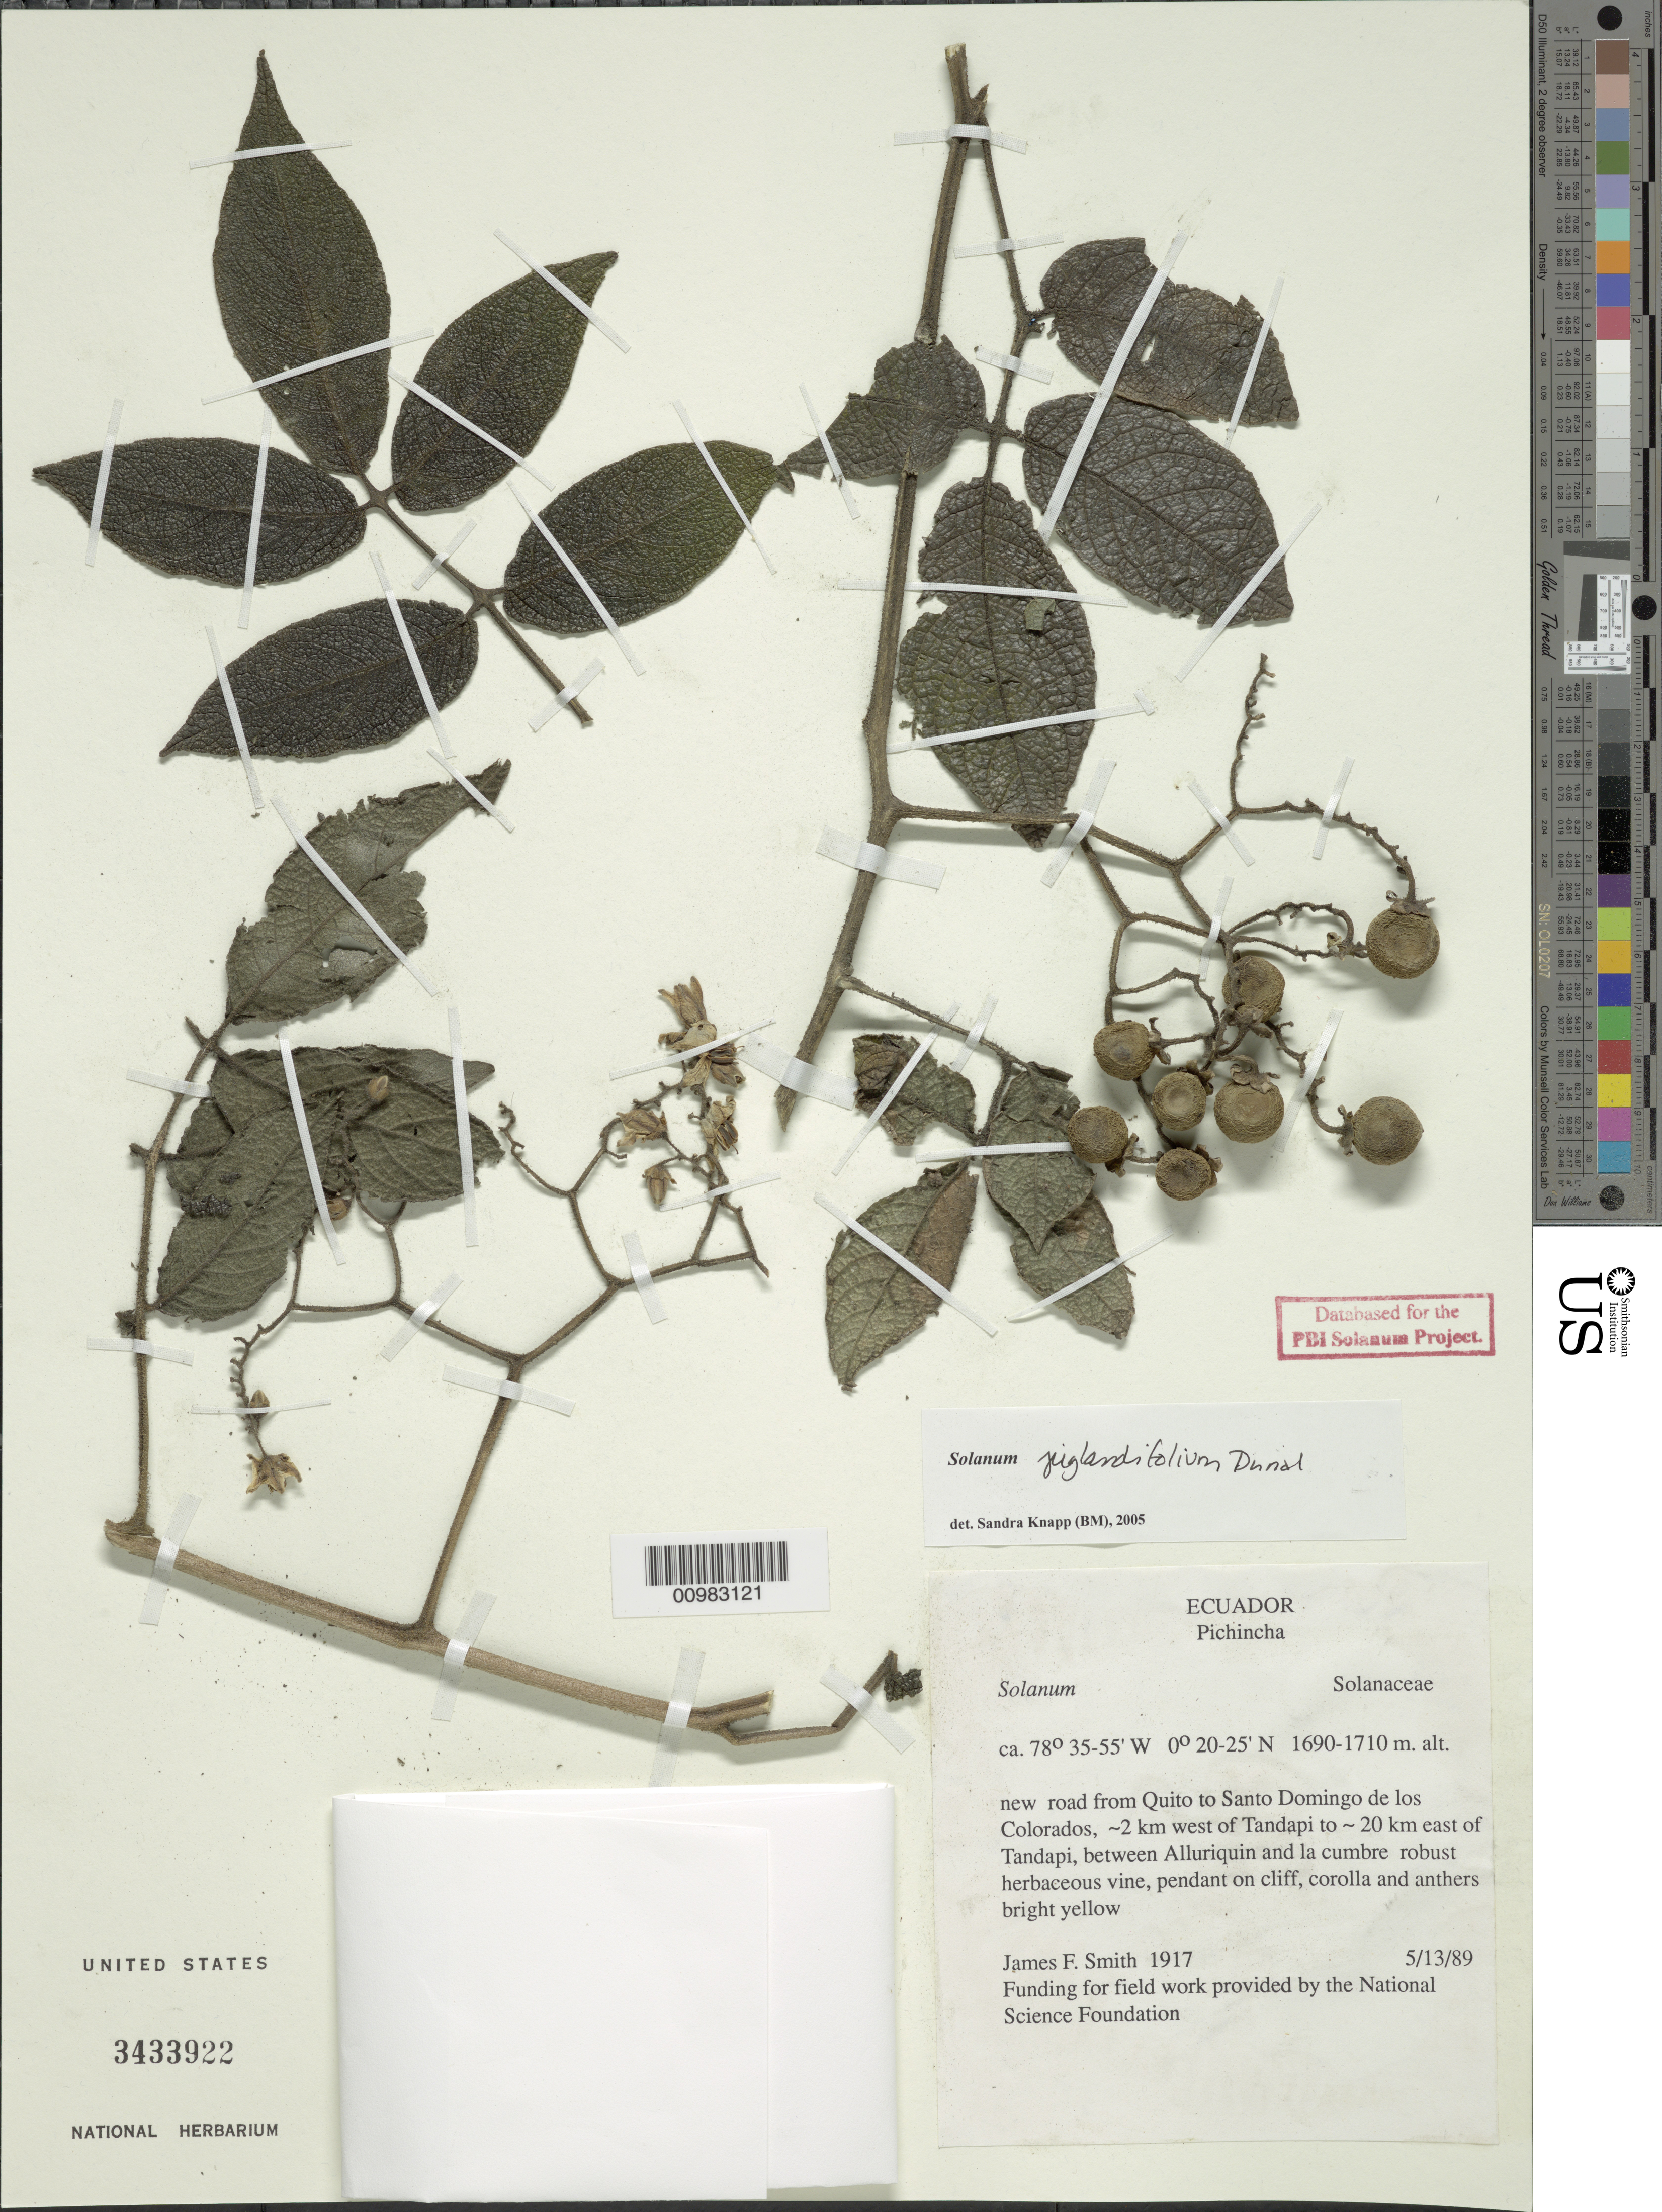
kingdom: Plantae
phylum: Tracheophyta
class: Magnoliopsida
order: Solanales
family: Solanaceae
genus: Solanum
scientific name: Solanum juglandifolium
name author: Dunal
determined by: Knapp, S. D.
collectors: J. F. Smith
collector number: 1917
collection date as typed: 13 May 1989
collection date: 1989-05-13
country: Ecuador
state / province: Pichincha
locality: new road from Quito to Santo Domingo de los Colorados, ca. 2 km W of Tandapi to ca. 20 km E of Alluriquin and La Cumbre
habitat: on cliff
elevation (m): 1690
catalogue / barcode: US 3433922